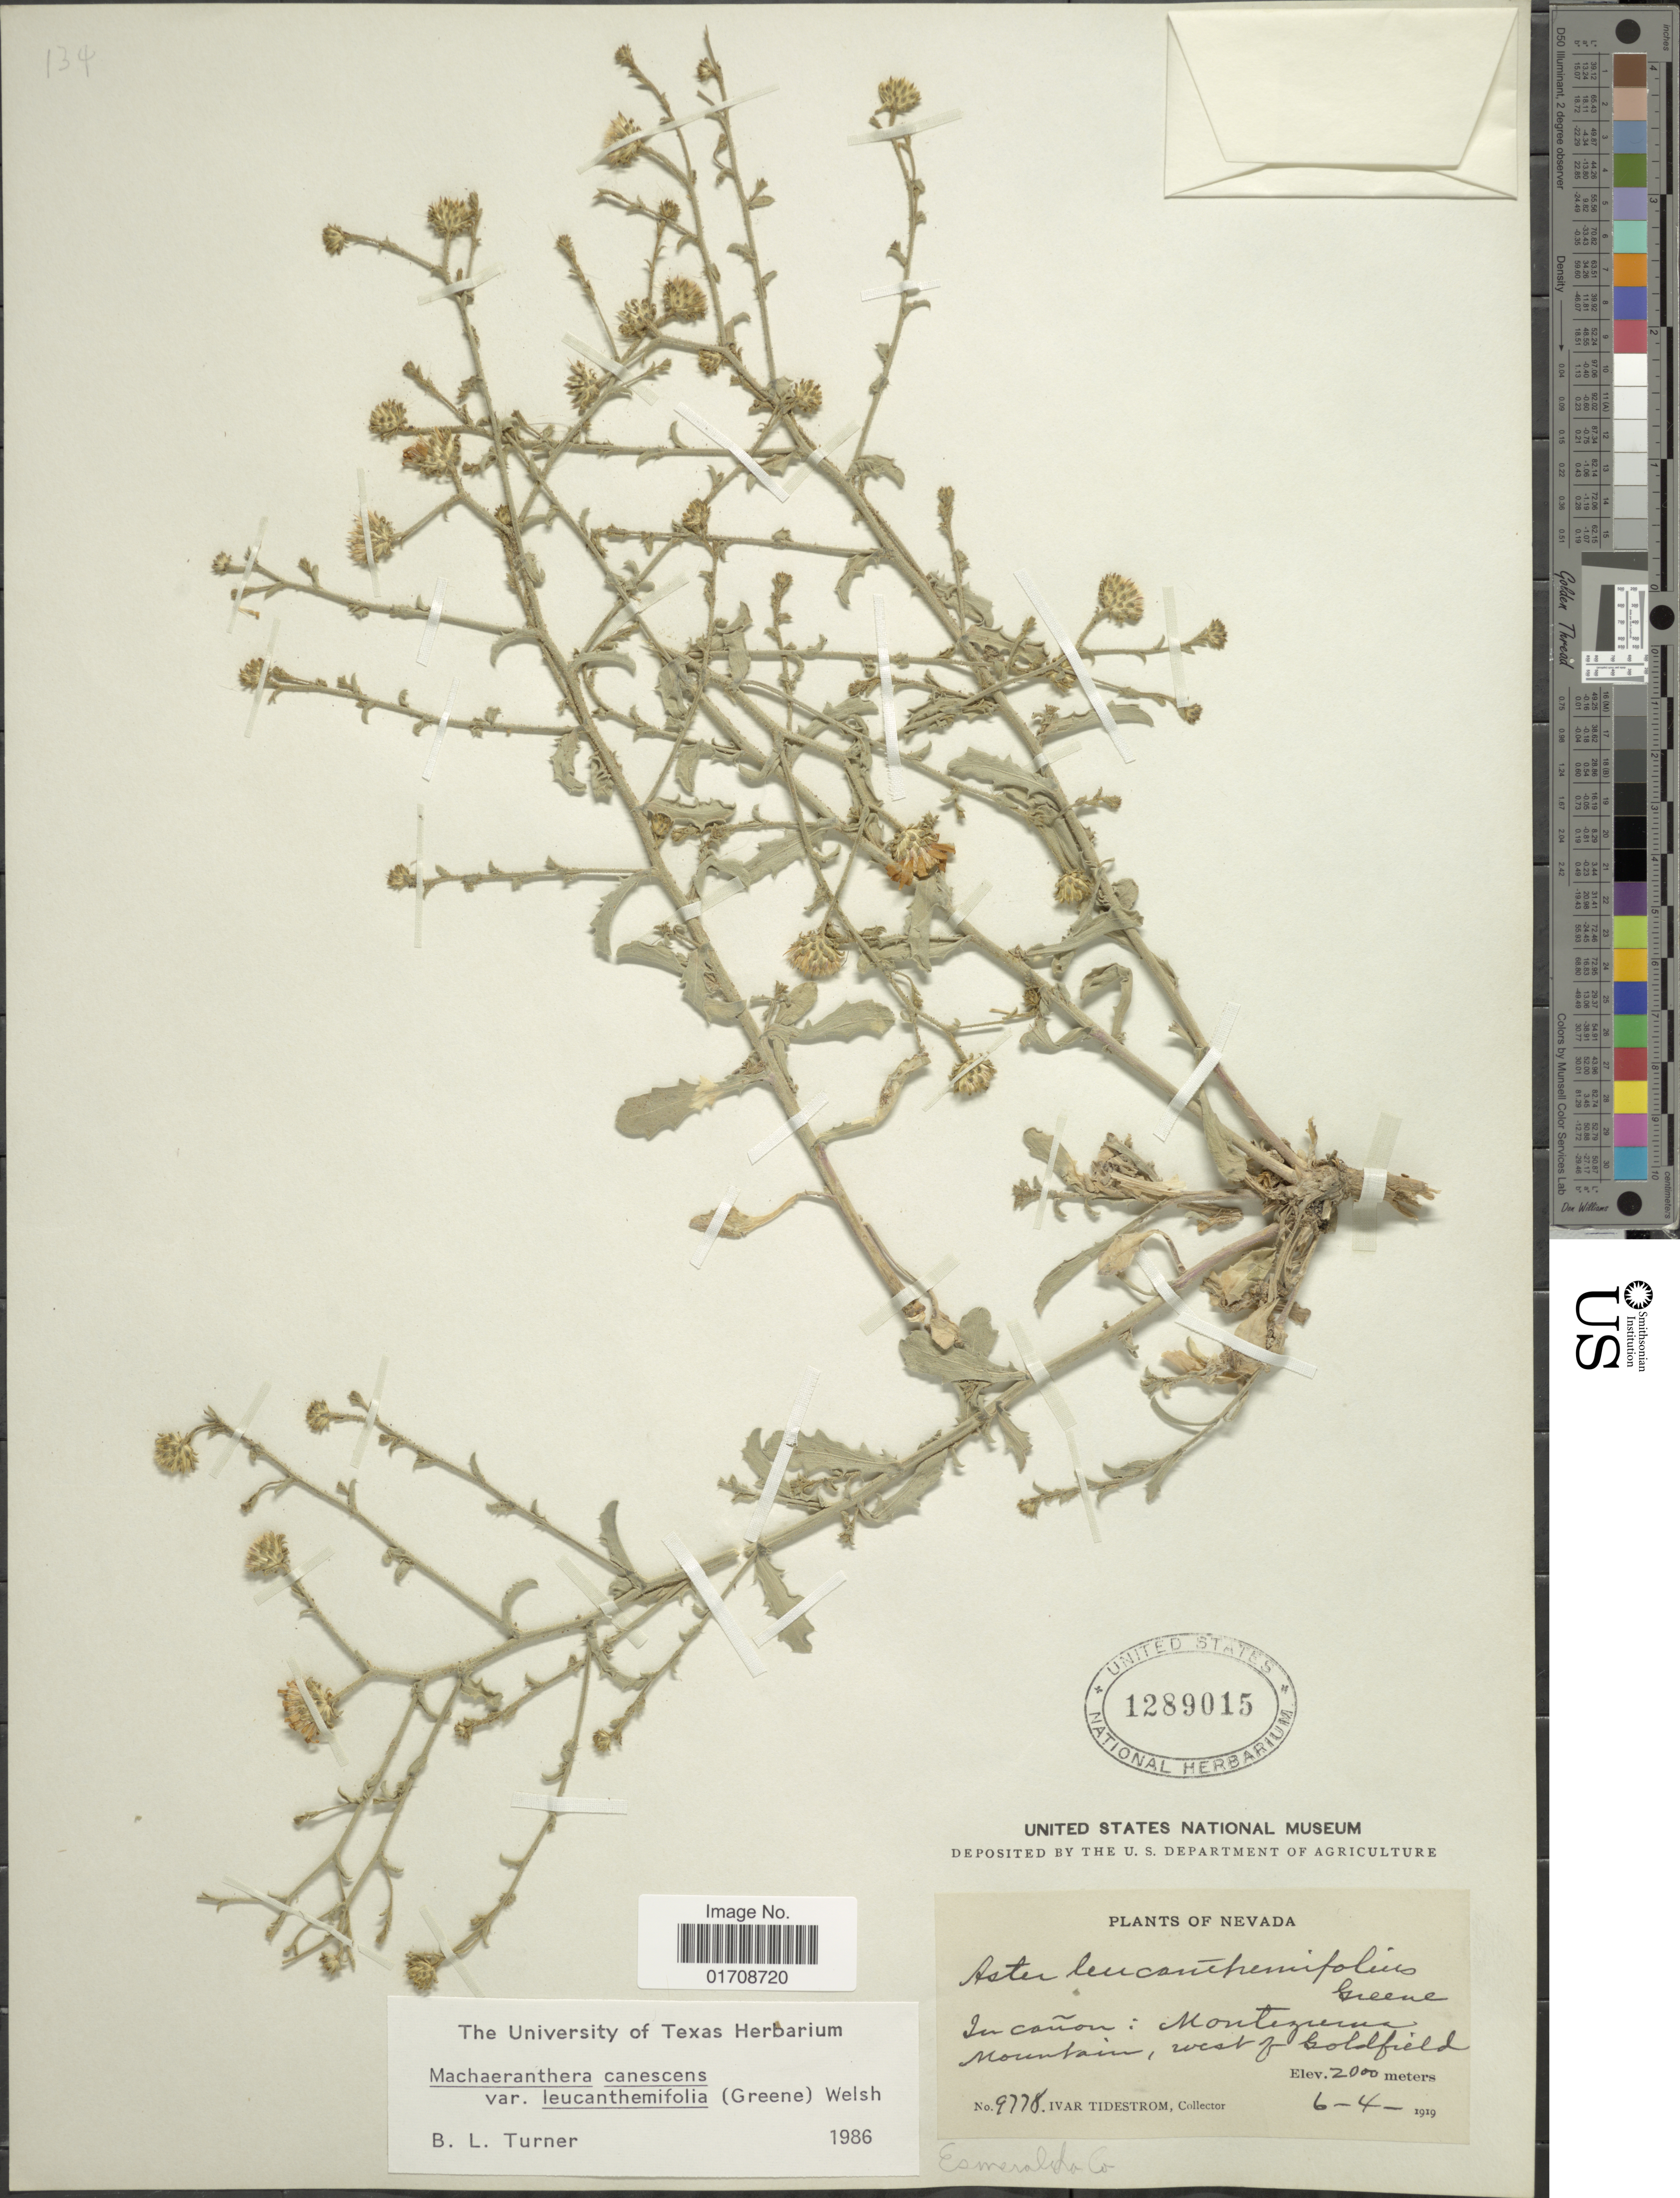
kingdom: Plantae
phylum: Tracheophyta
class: Magnoliopsida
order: Asterales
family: Asteraceae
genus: Machaeranthera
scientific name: Machaeranthera canescens var. leucanthemifolius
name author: (Greene) S.L. Welsh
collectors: I. F. Tidestrom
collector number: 9778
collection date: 1919-06-04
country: United States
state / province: Nevada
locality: In Canon, Montezuerna Mountain, west of Goldfield, Esmeralda Co.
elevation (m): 2000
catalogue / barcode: US 1289015